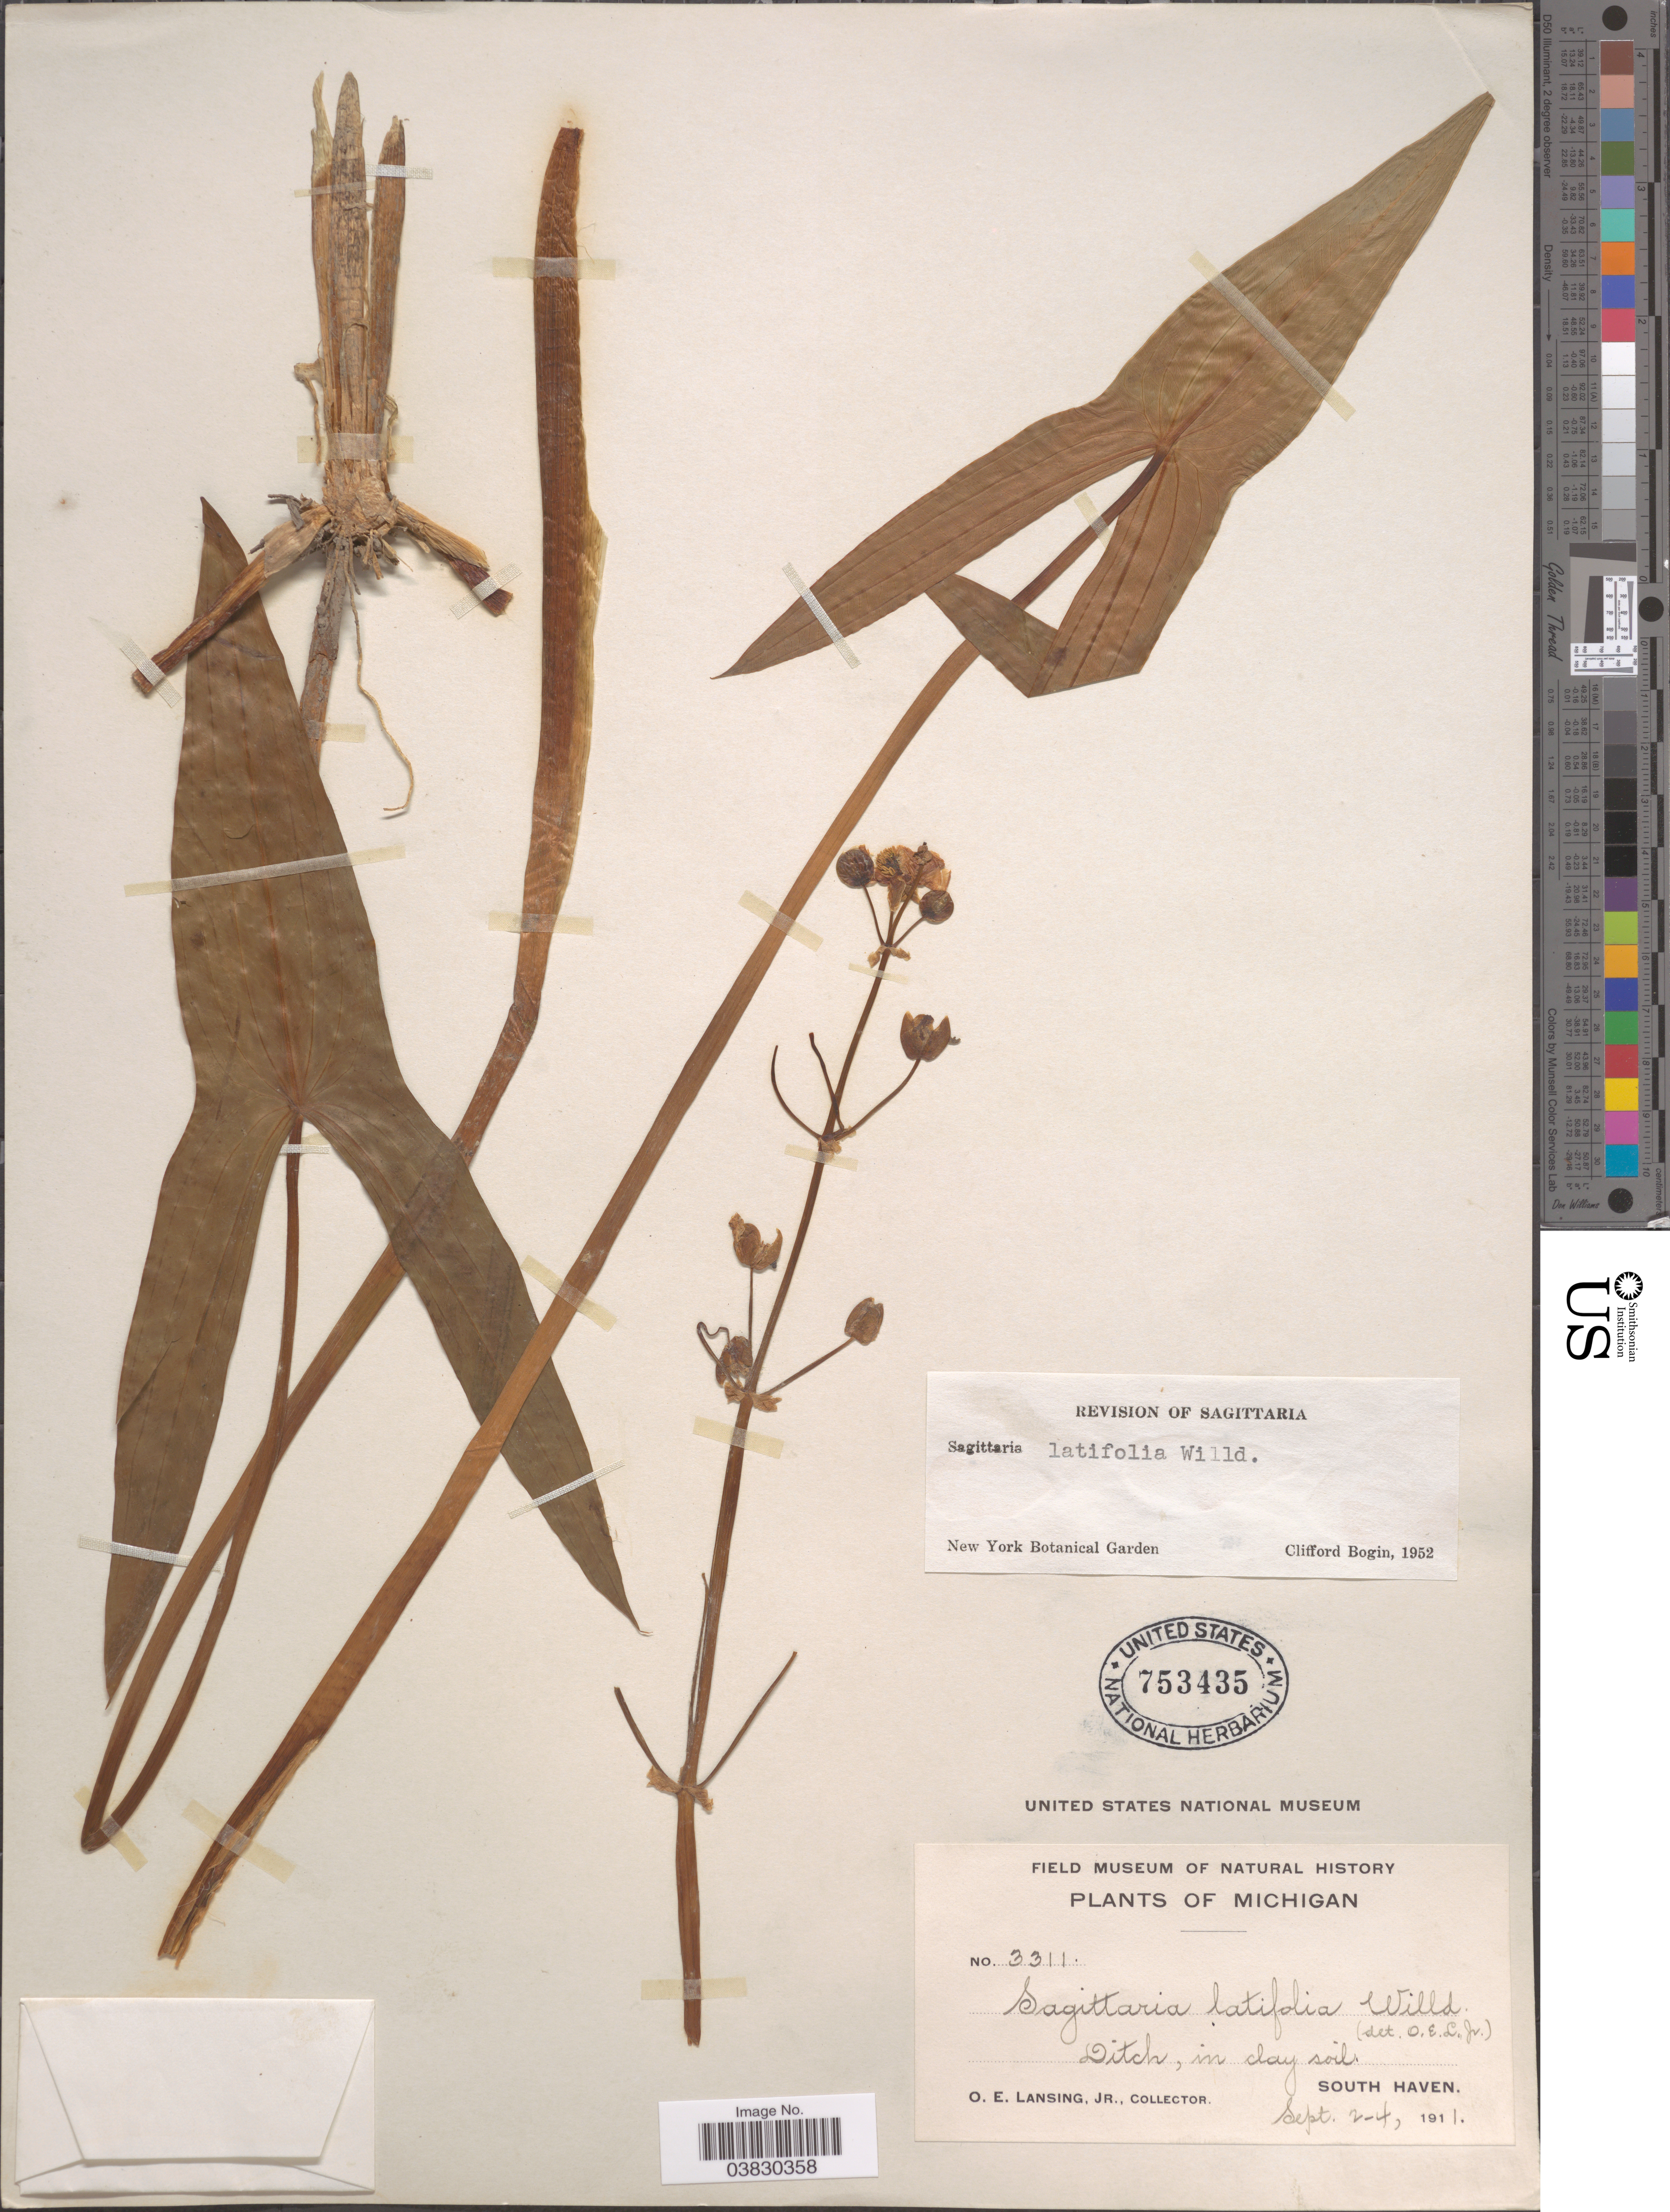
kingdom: Plantae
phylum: Tracheophyta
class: Liliopsida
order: Alismatales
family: Alismataceae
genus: Sagittaria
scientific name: Sagittaria latifolia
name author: Willd.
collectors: O. Lansing Jr.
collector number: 3311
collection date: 1911-09-02/1911-09-04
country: United States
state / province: Michigan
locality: Ditch, in clay soil. South Haven.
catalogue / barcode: US 753435